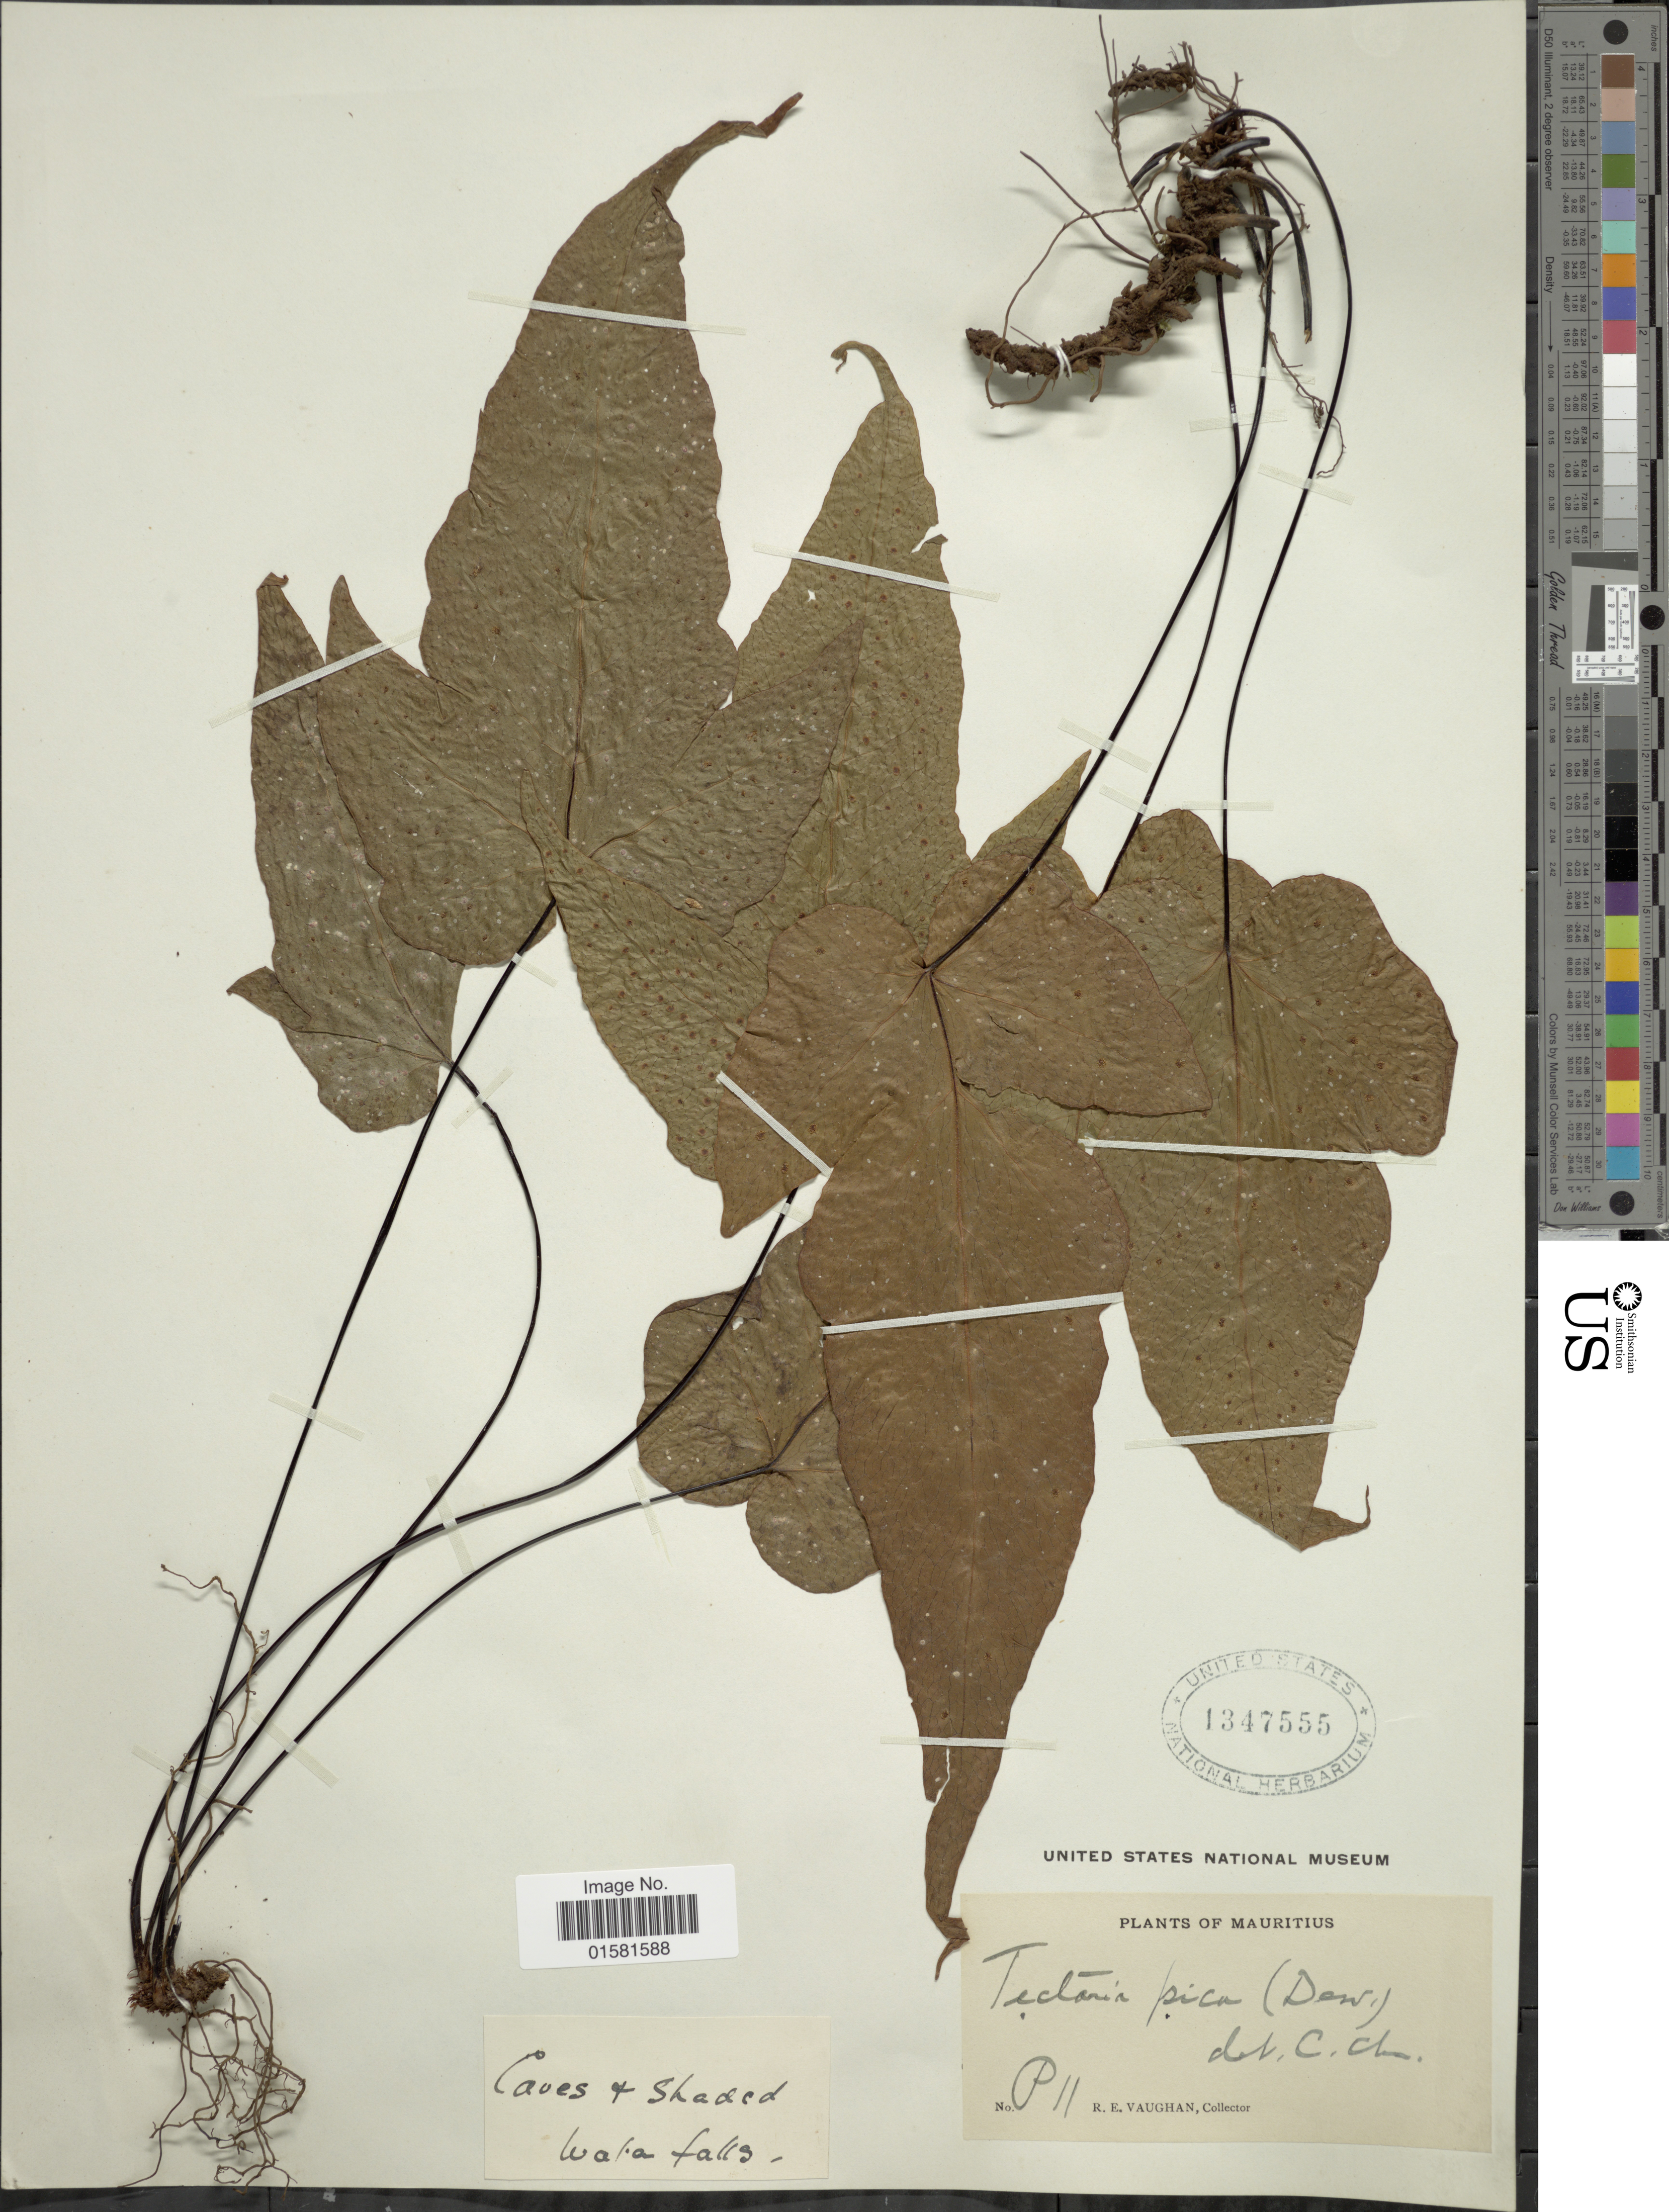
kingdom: Plantae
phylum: Tracheophyta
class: Polypodiopsida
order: Polypodiales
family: Tectariaceae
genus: Tectaria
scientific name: Tectaria pica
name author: (L. f.) C. Chr.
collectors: R. Vaughan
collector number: P11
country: Mauritius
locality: Mauritius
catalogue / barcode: US 1347555